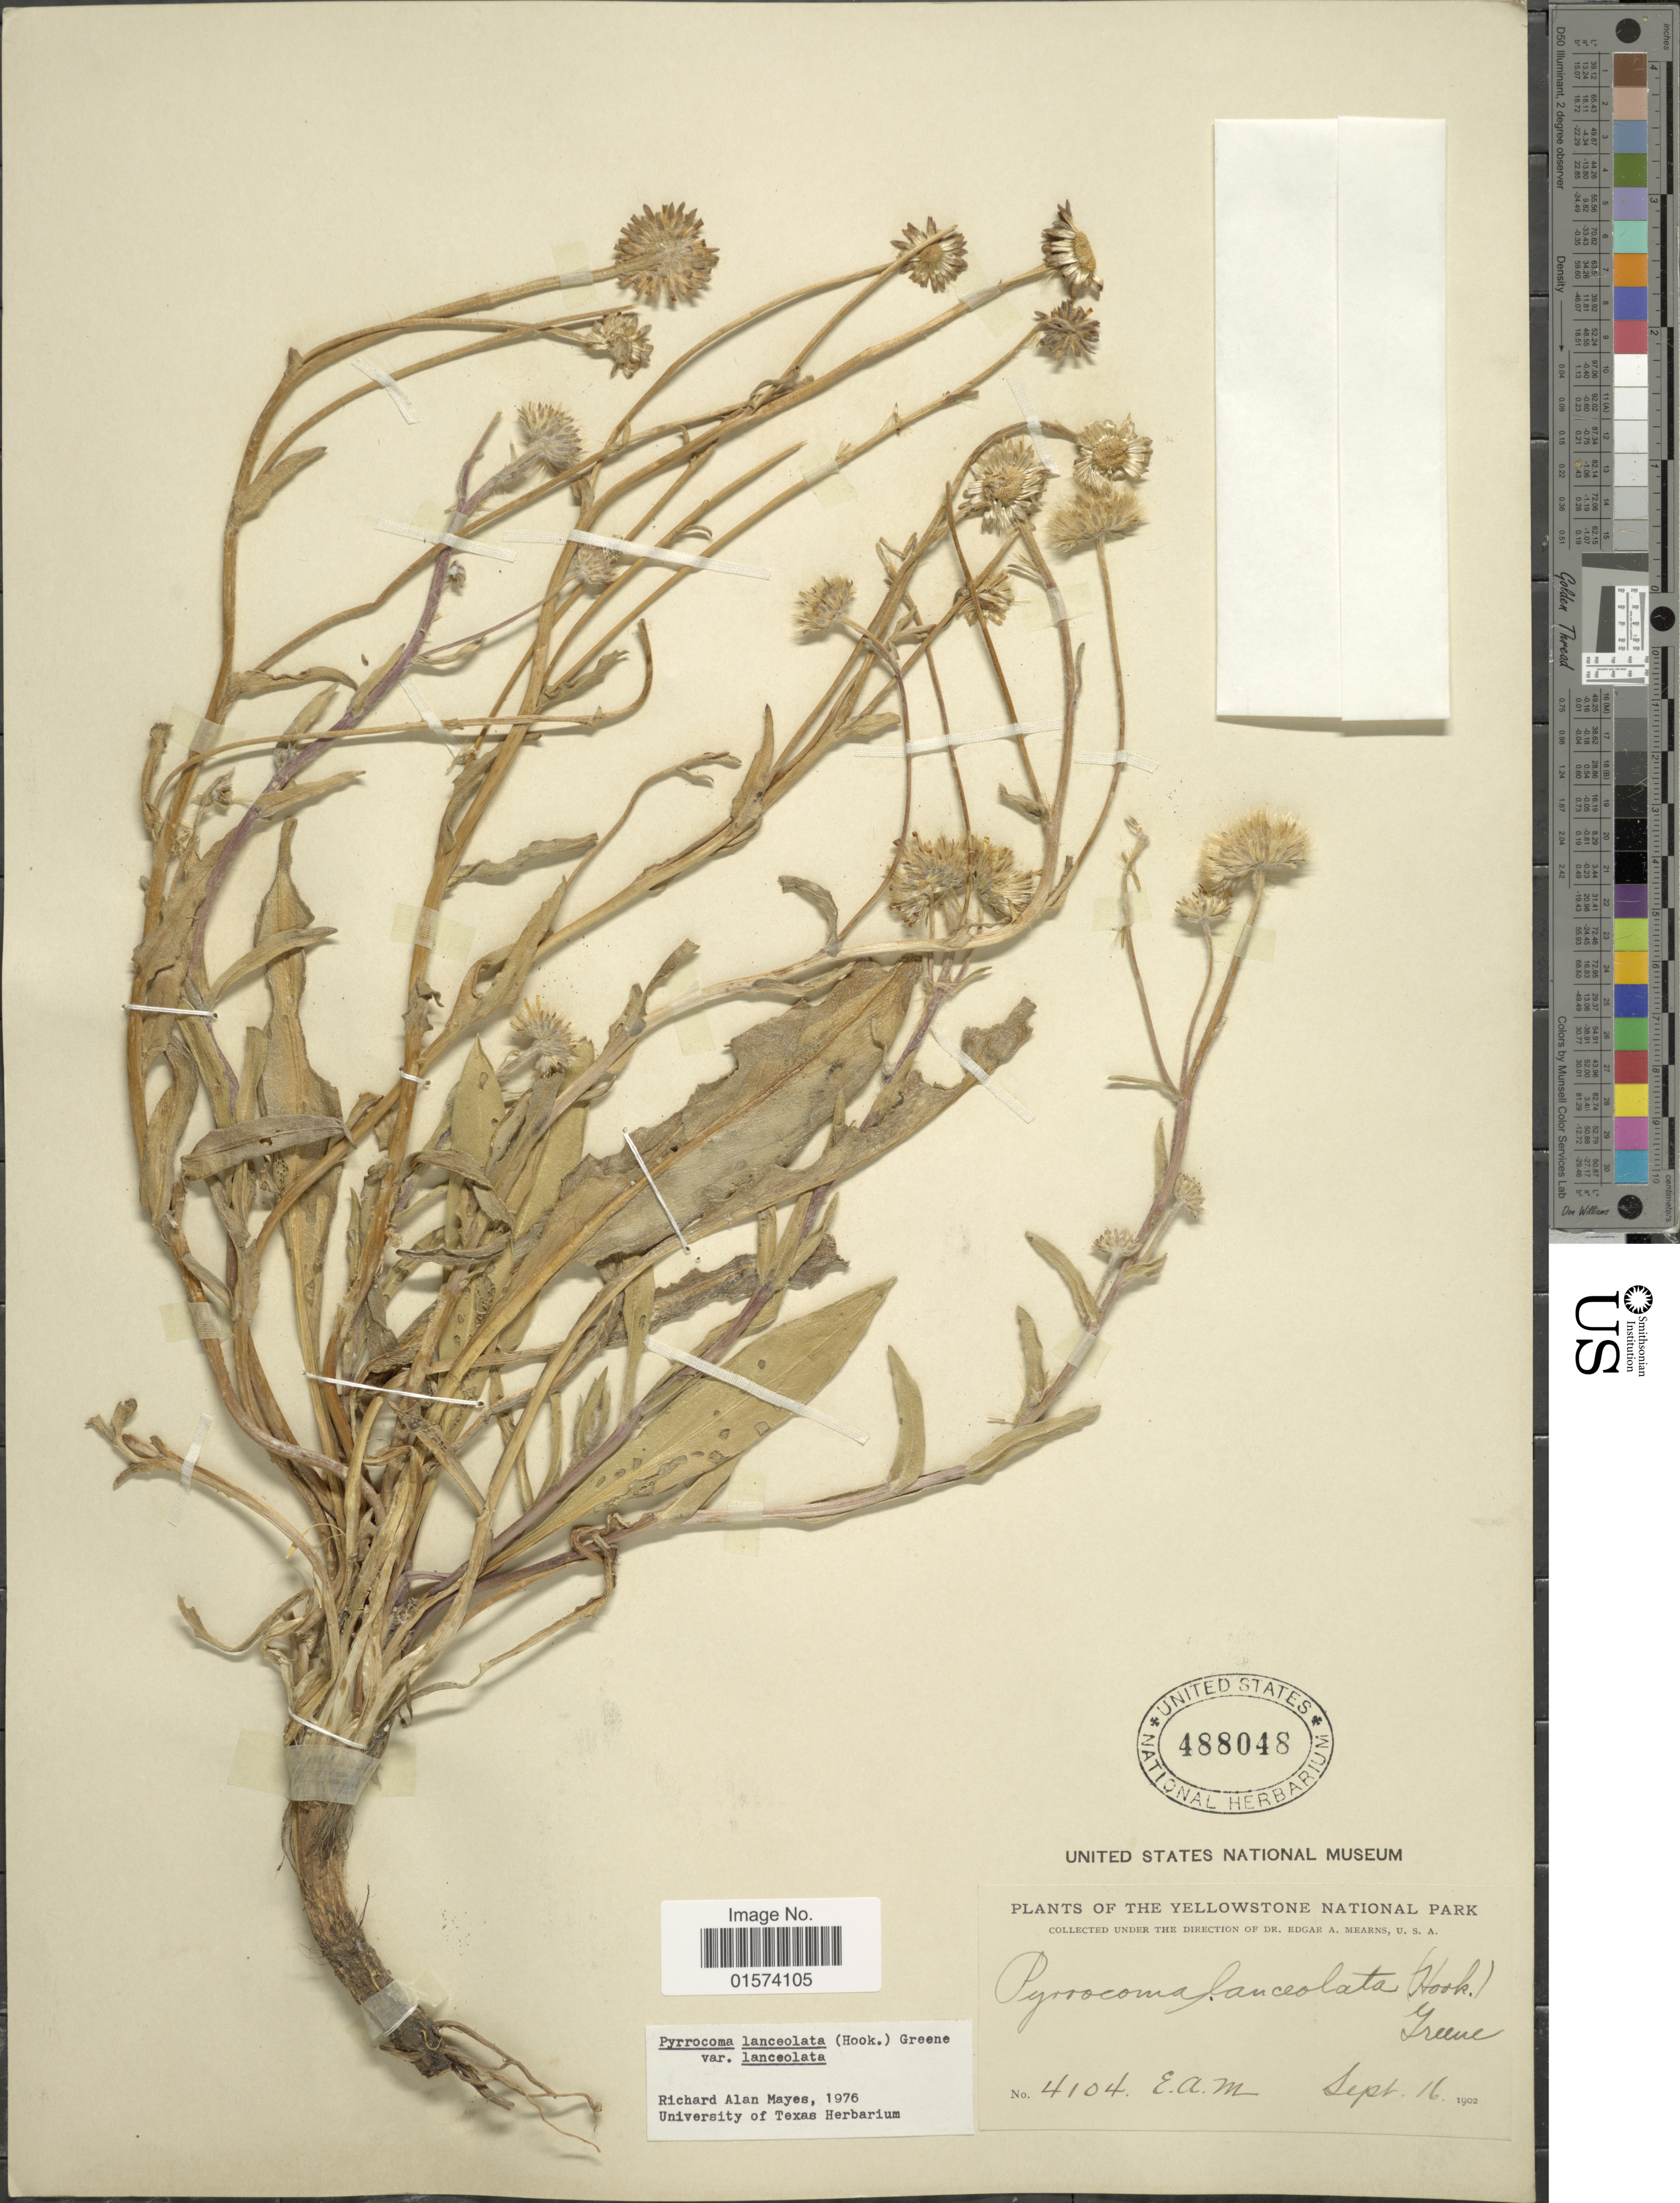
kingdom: Plantae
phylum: Tracheophyta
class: Magnoliopsida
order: Asterales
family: Asteraceae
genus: Pyrrocoma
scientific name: Pyrrocoma lanceolata var. lanceolata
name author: (Hook.) Greene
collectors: E. A. Mearns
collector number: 4104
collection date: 1902-09-16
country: United States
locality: Yellowstone National Park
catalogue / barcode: US 488048